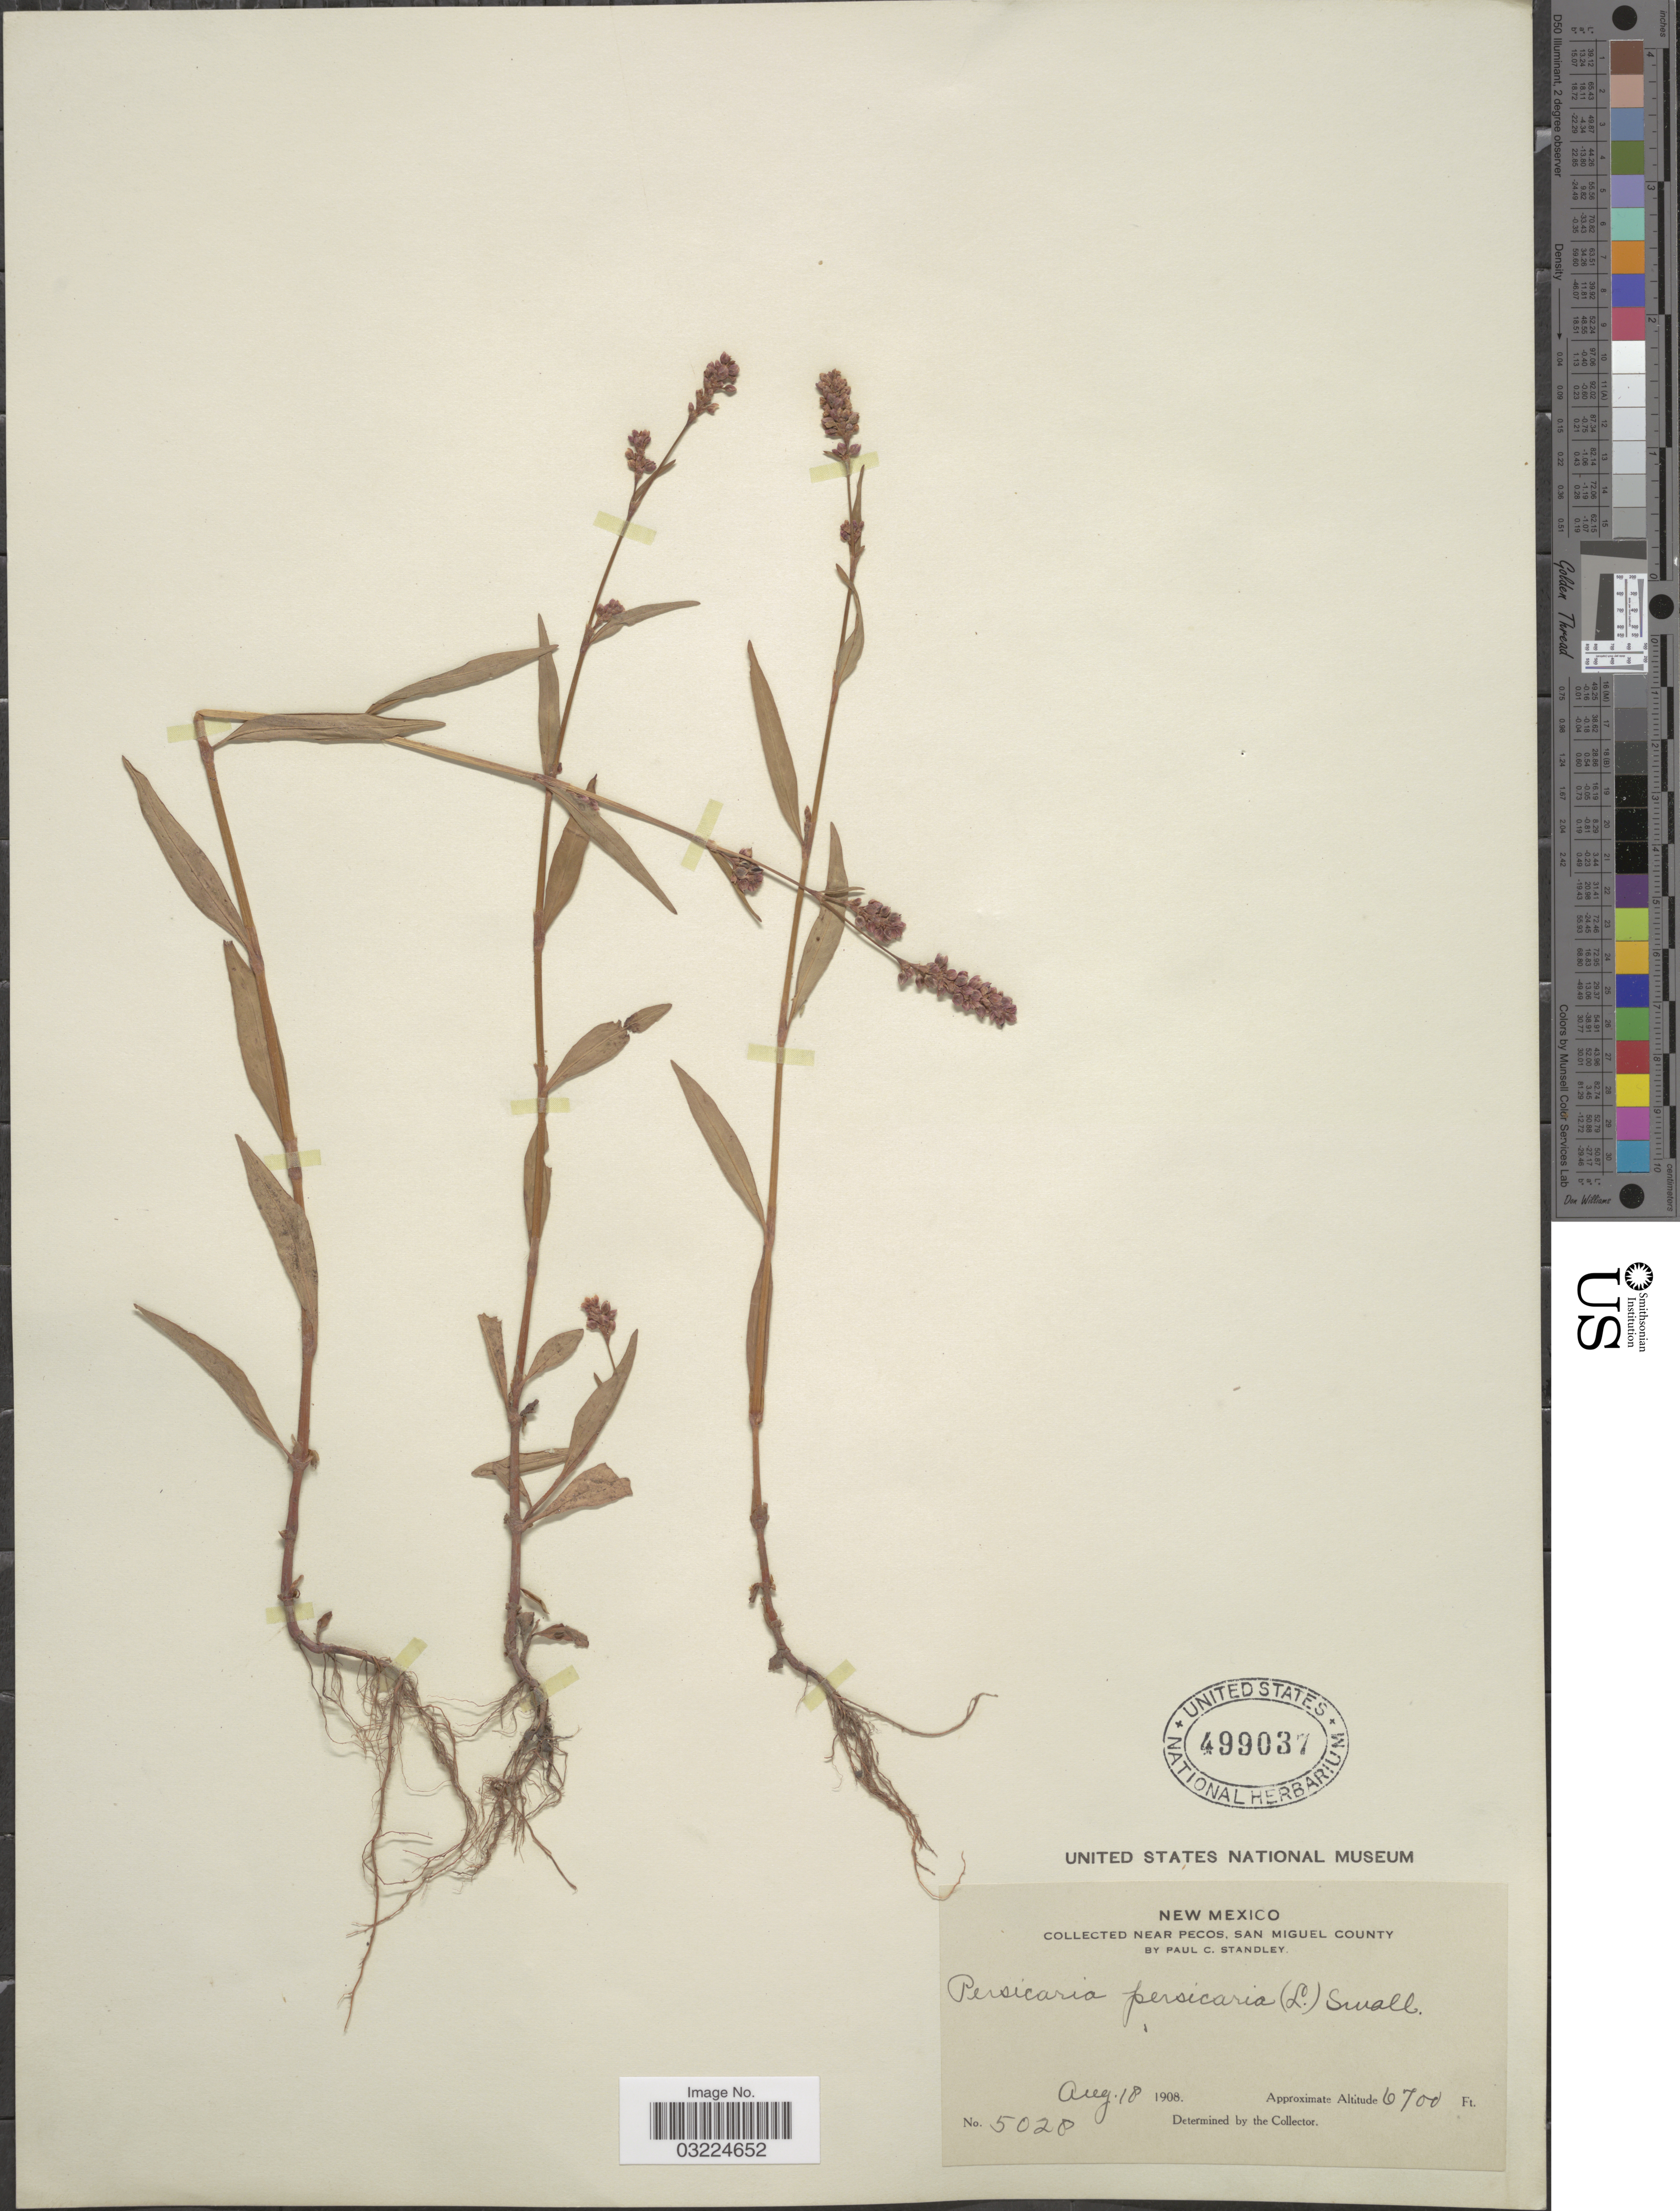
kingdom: Plantae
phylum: Tracheophyta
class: Magnoliopsida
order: Caryophyllales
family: Polygonaceae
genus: Persicaria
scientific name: Persicaria maculosa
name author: S.F. Gray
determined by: Atha, D. E.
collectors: P. C. Standley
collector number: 5028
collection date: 1908-08-18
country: United States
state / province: New Mexico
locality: Near Pecos, San Miguel County.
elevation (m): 2042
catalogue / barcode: US 499037